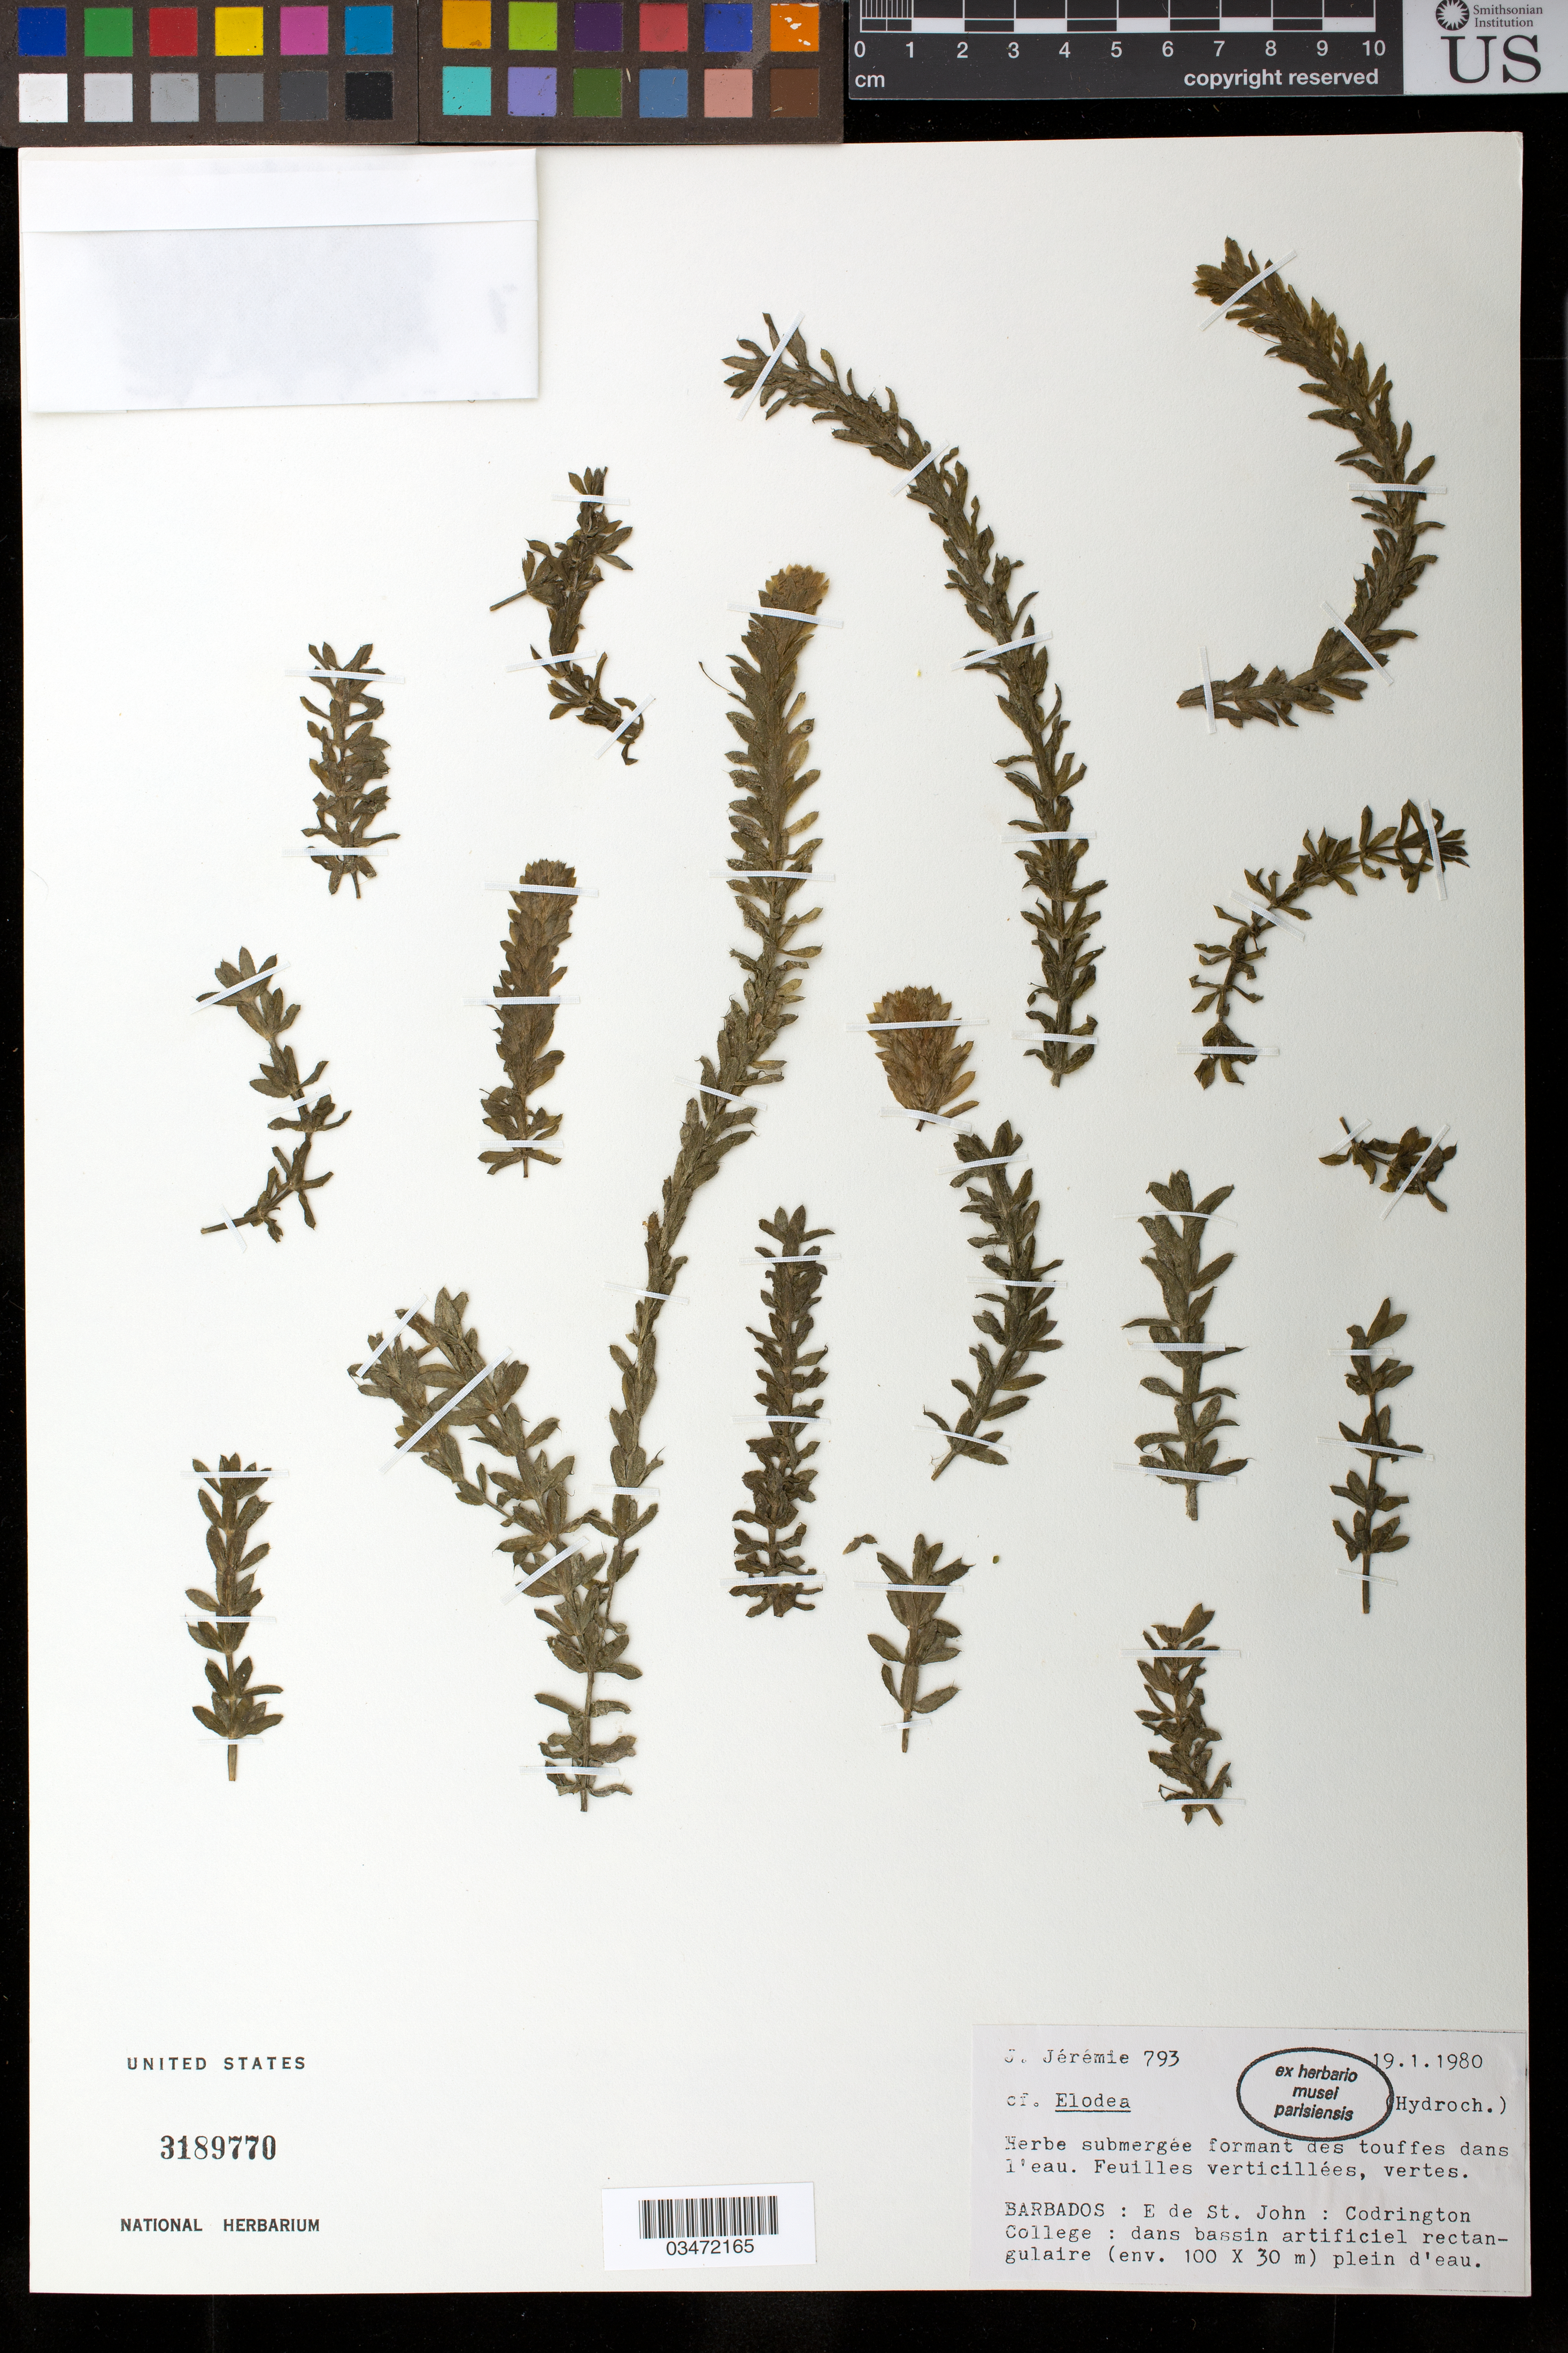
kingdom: Plantae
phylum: Tracheophyta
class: Liliopsida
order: Alismatales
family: Hydrocharitaceae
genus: Elodea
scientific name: Elodea sp.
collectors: J. Jérémie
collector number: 793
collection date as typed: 19.1.1980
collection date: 1980-01-19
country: Barbados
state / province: Saint John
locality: Codrington College, E de St. John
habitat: Dans bassin artificiel rectangulaire (env. 100 x 30 m) plein d'eau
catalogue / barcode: US 3189770